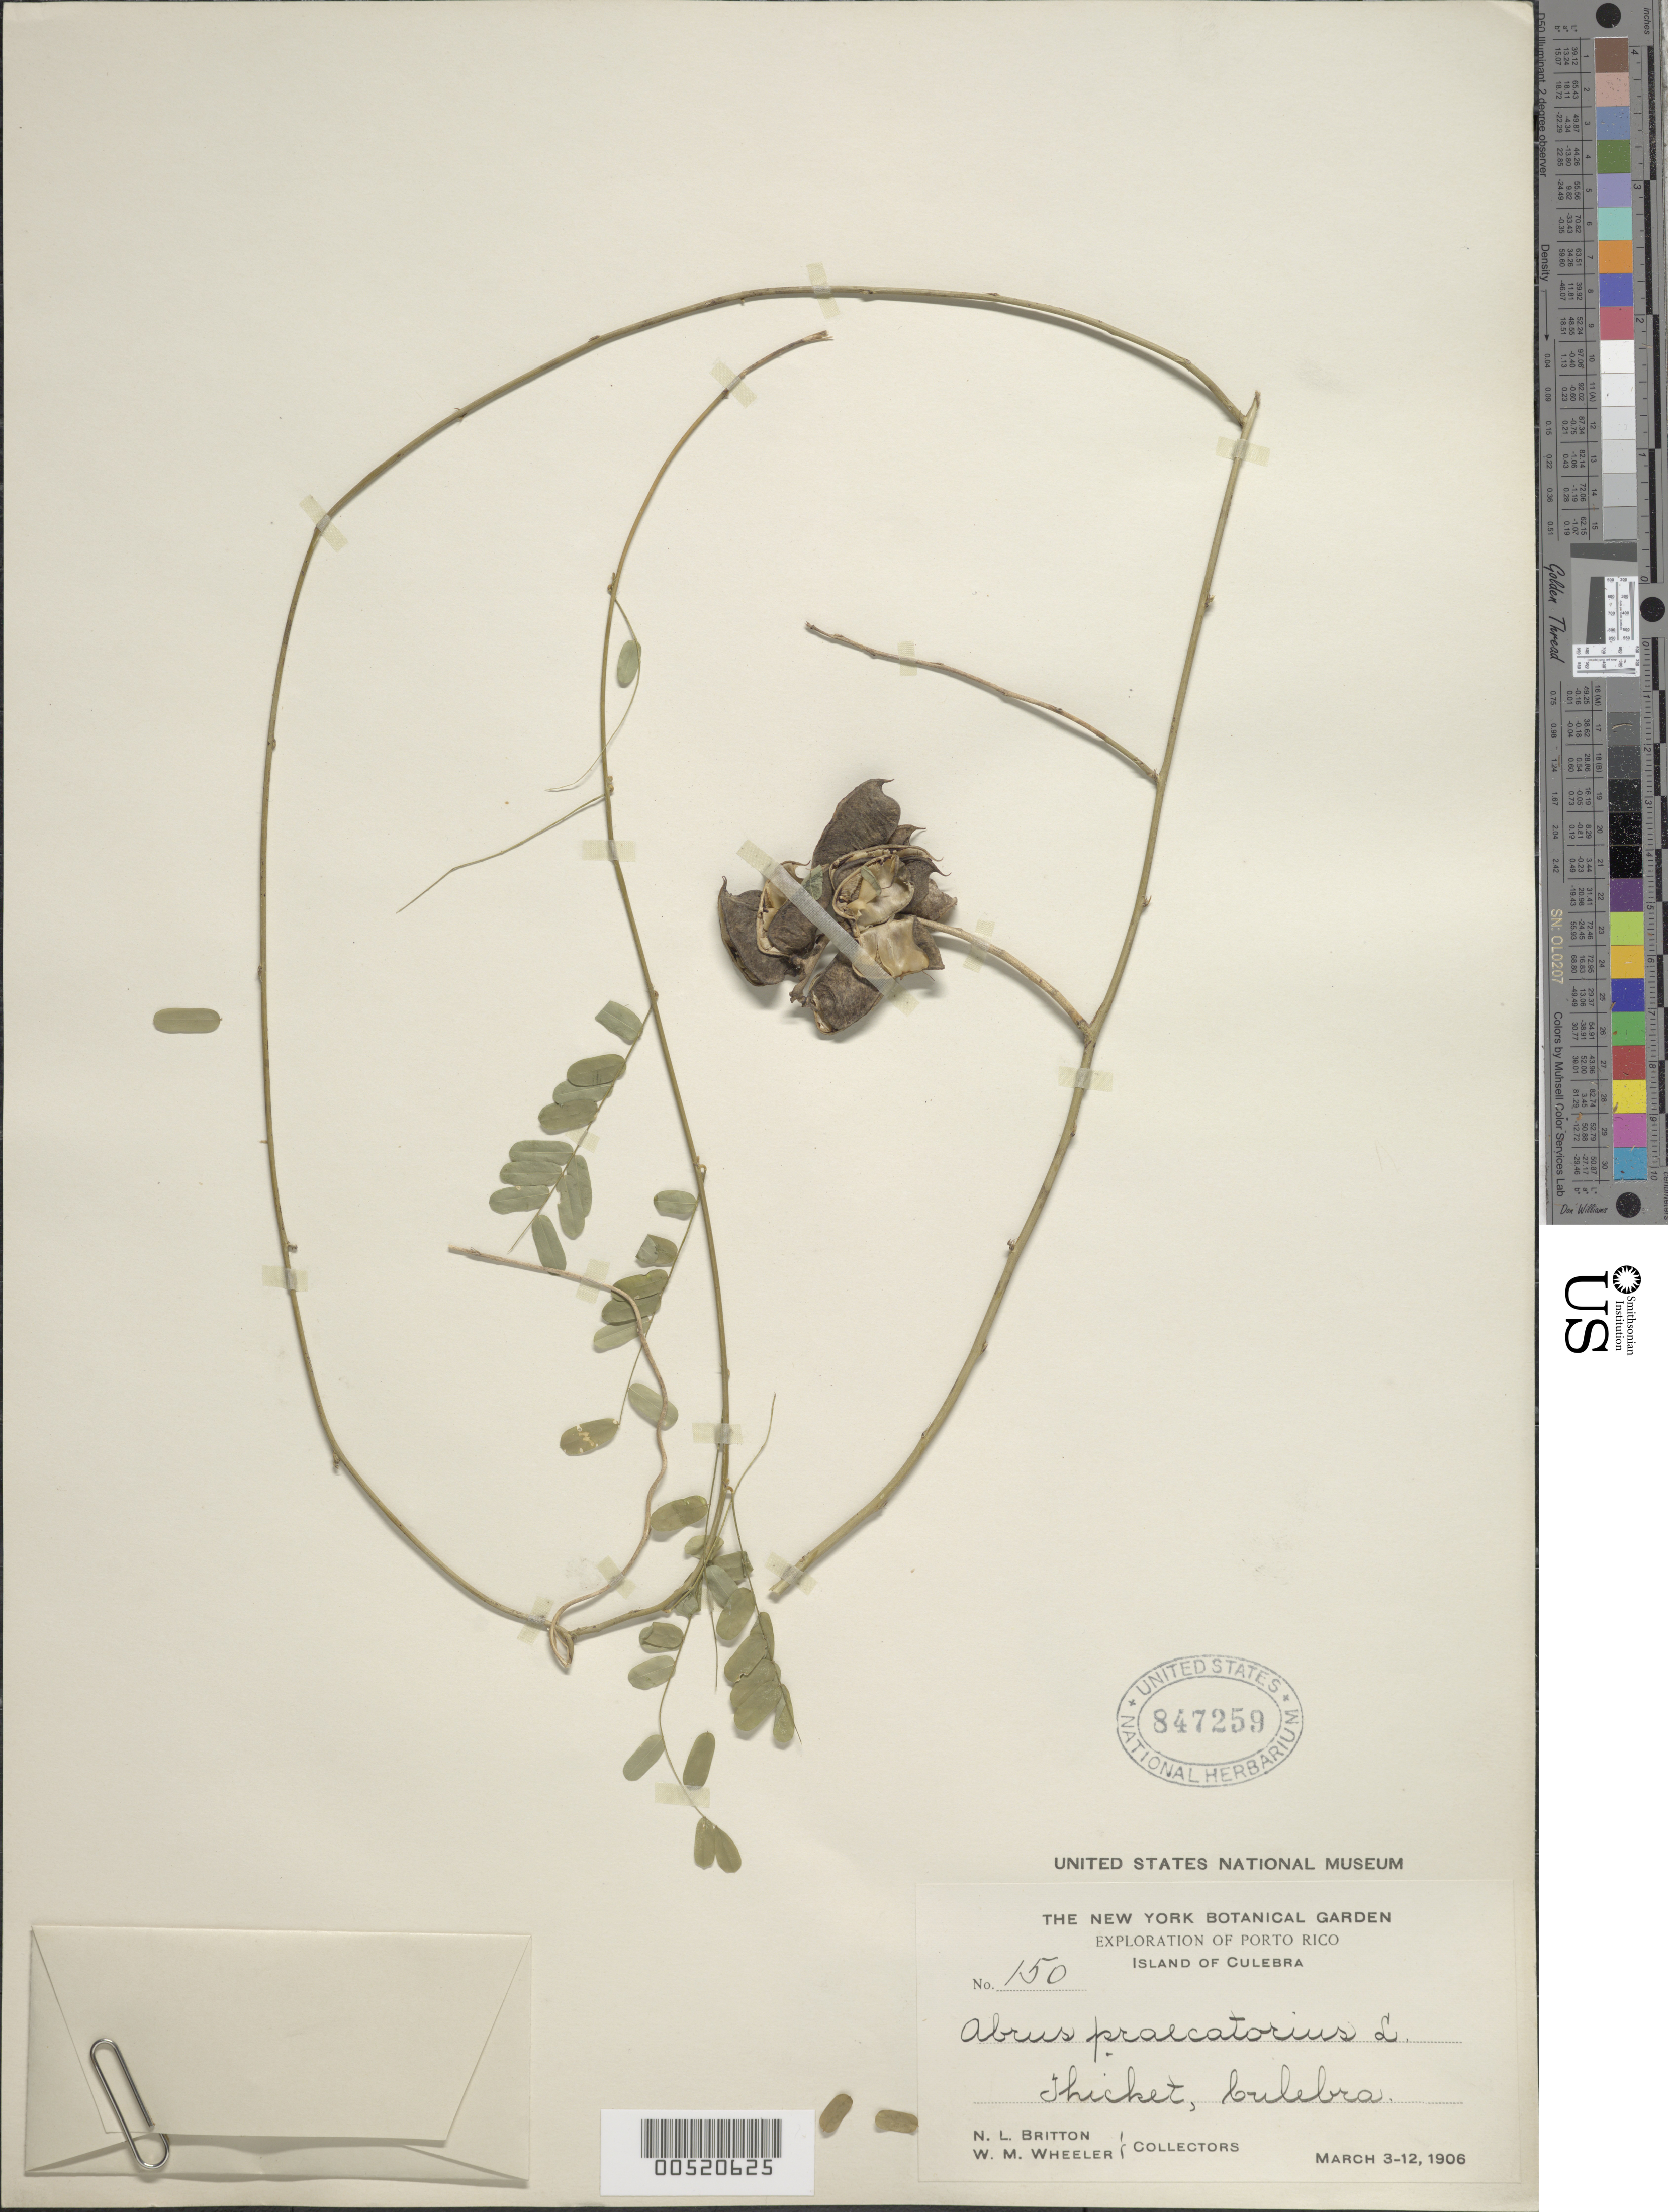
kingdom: Plantae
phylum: Tracheophyta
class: Magnoliopsida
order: Fabales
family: Fabaceae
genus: Abrus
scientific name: Abrus precatorius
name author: L.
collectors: N. Britton & W. Wheeler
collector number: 150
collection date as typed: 03 Mar 1906 to 12 Mar 1906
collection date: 1906-03-03/1906-03-12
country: Puerto Rico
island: Greater Antilles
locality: Culebra Island. Thicket.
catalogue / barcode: US 847259